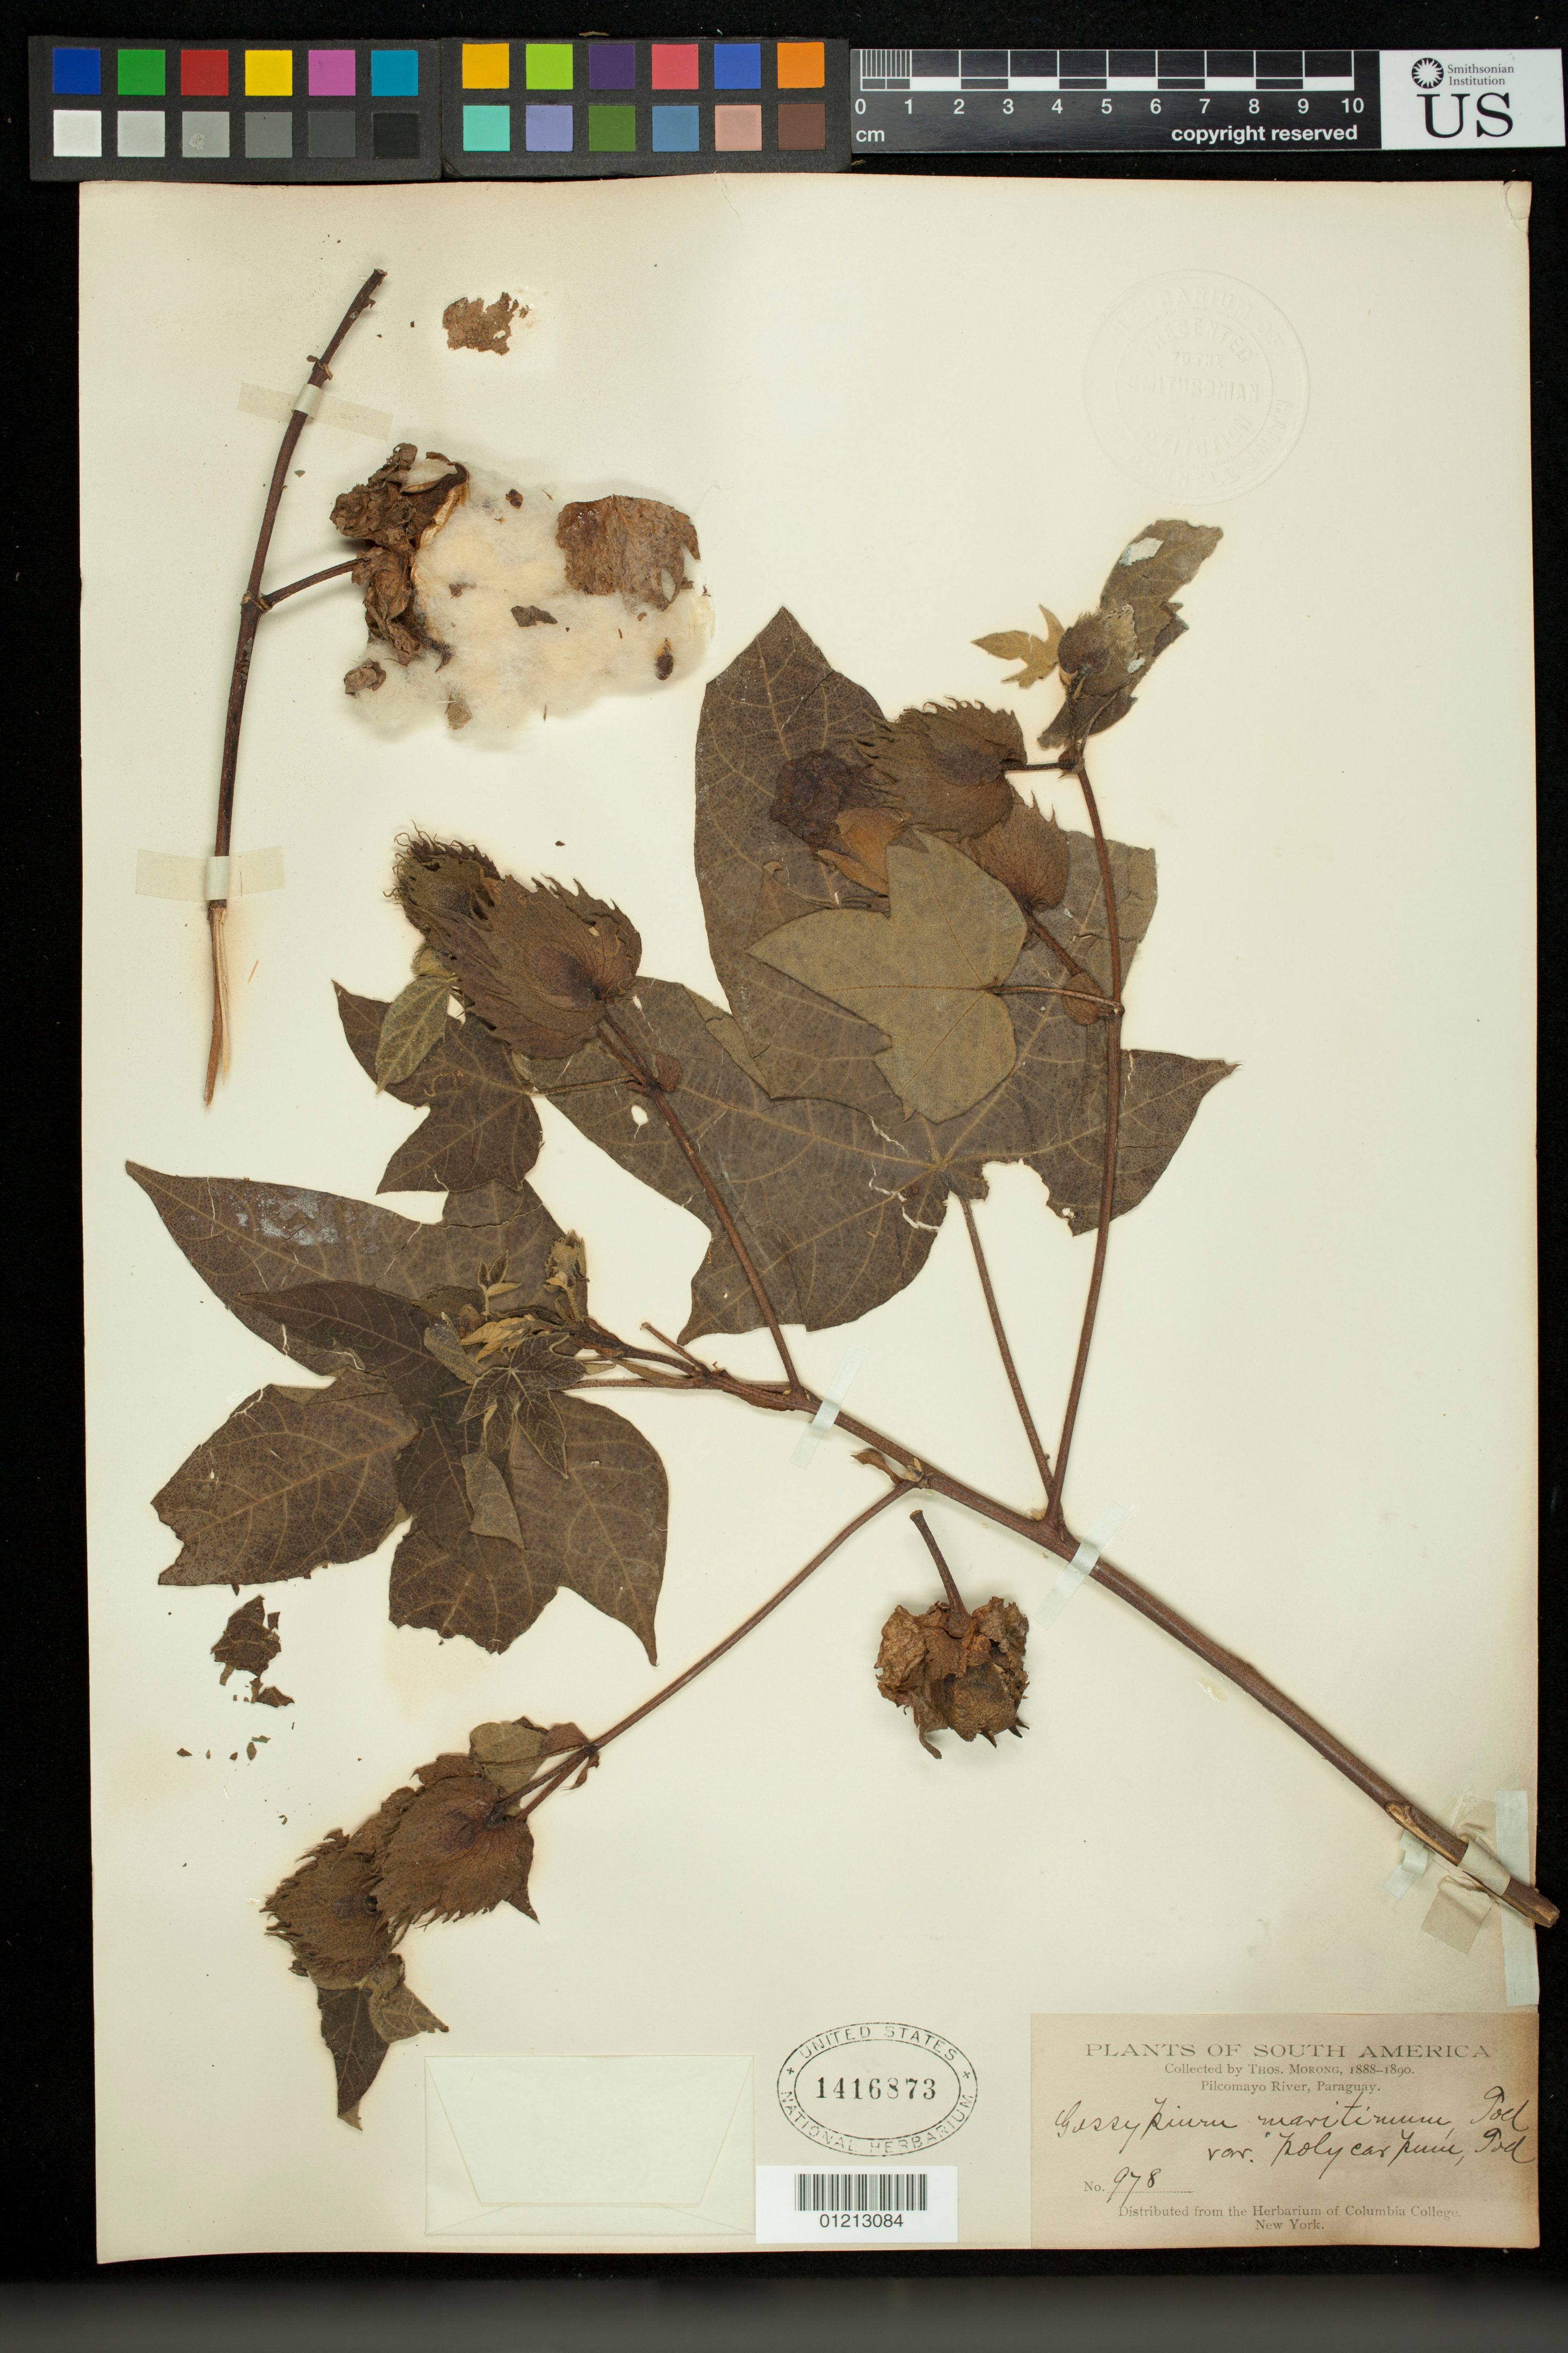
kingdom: Plantae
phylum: Tracheophyta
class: Magnoliopsida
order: Malvales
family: Malvaceae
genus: Gossypium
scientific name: Gossypium peruvianum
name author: Cav.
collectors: T. Morong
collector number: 978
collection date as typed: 1888 - 1890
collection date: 1888/1890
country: Paraguay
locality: Pilcomayo River.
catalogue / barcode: US 1416873